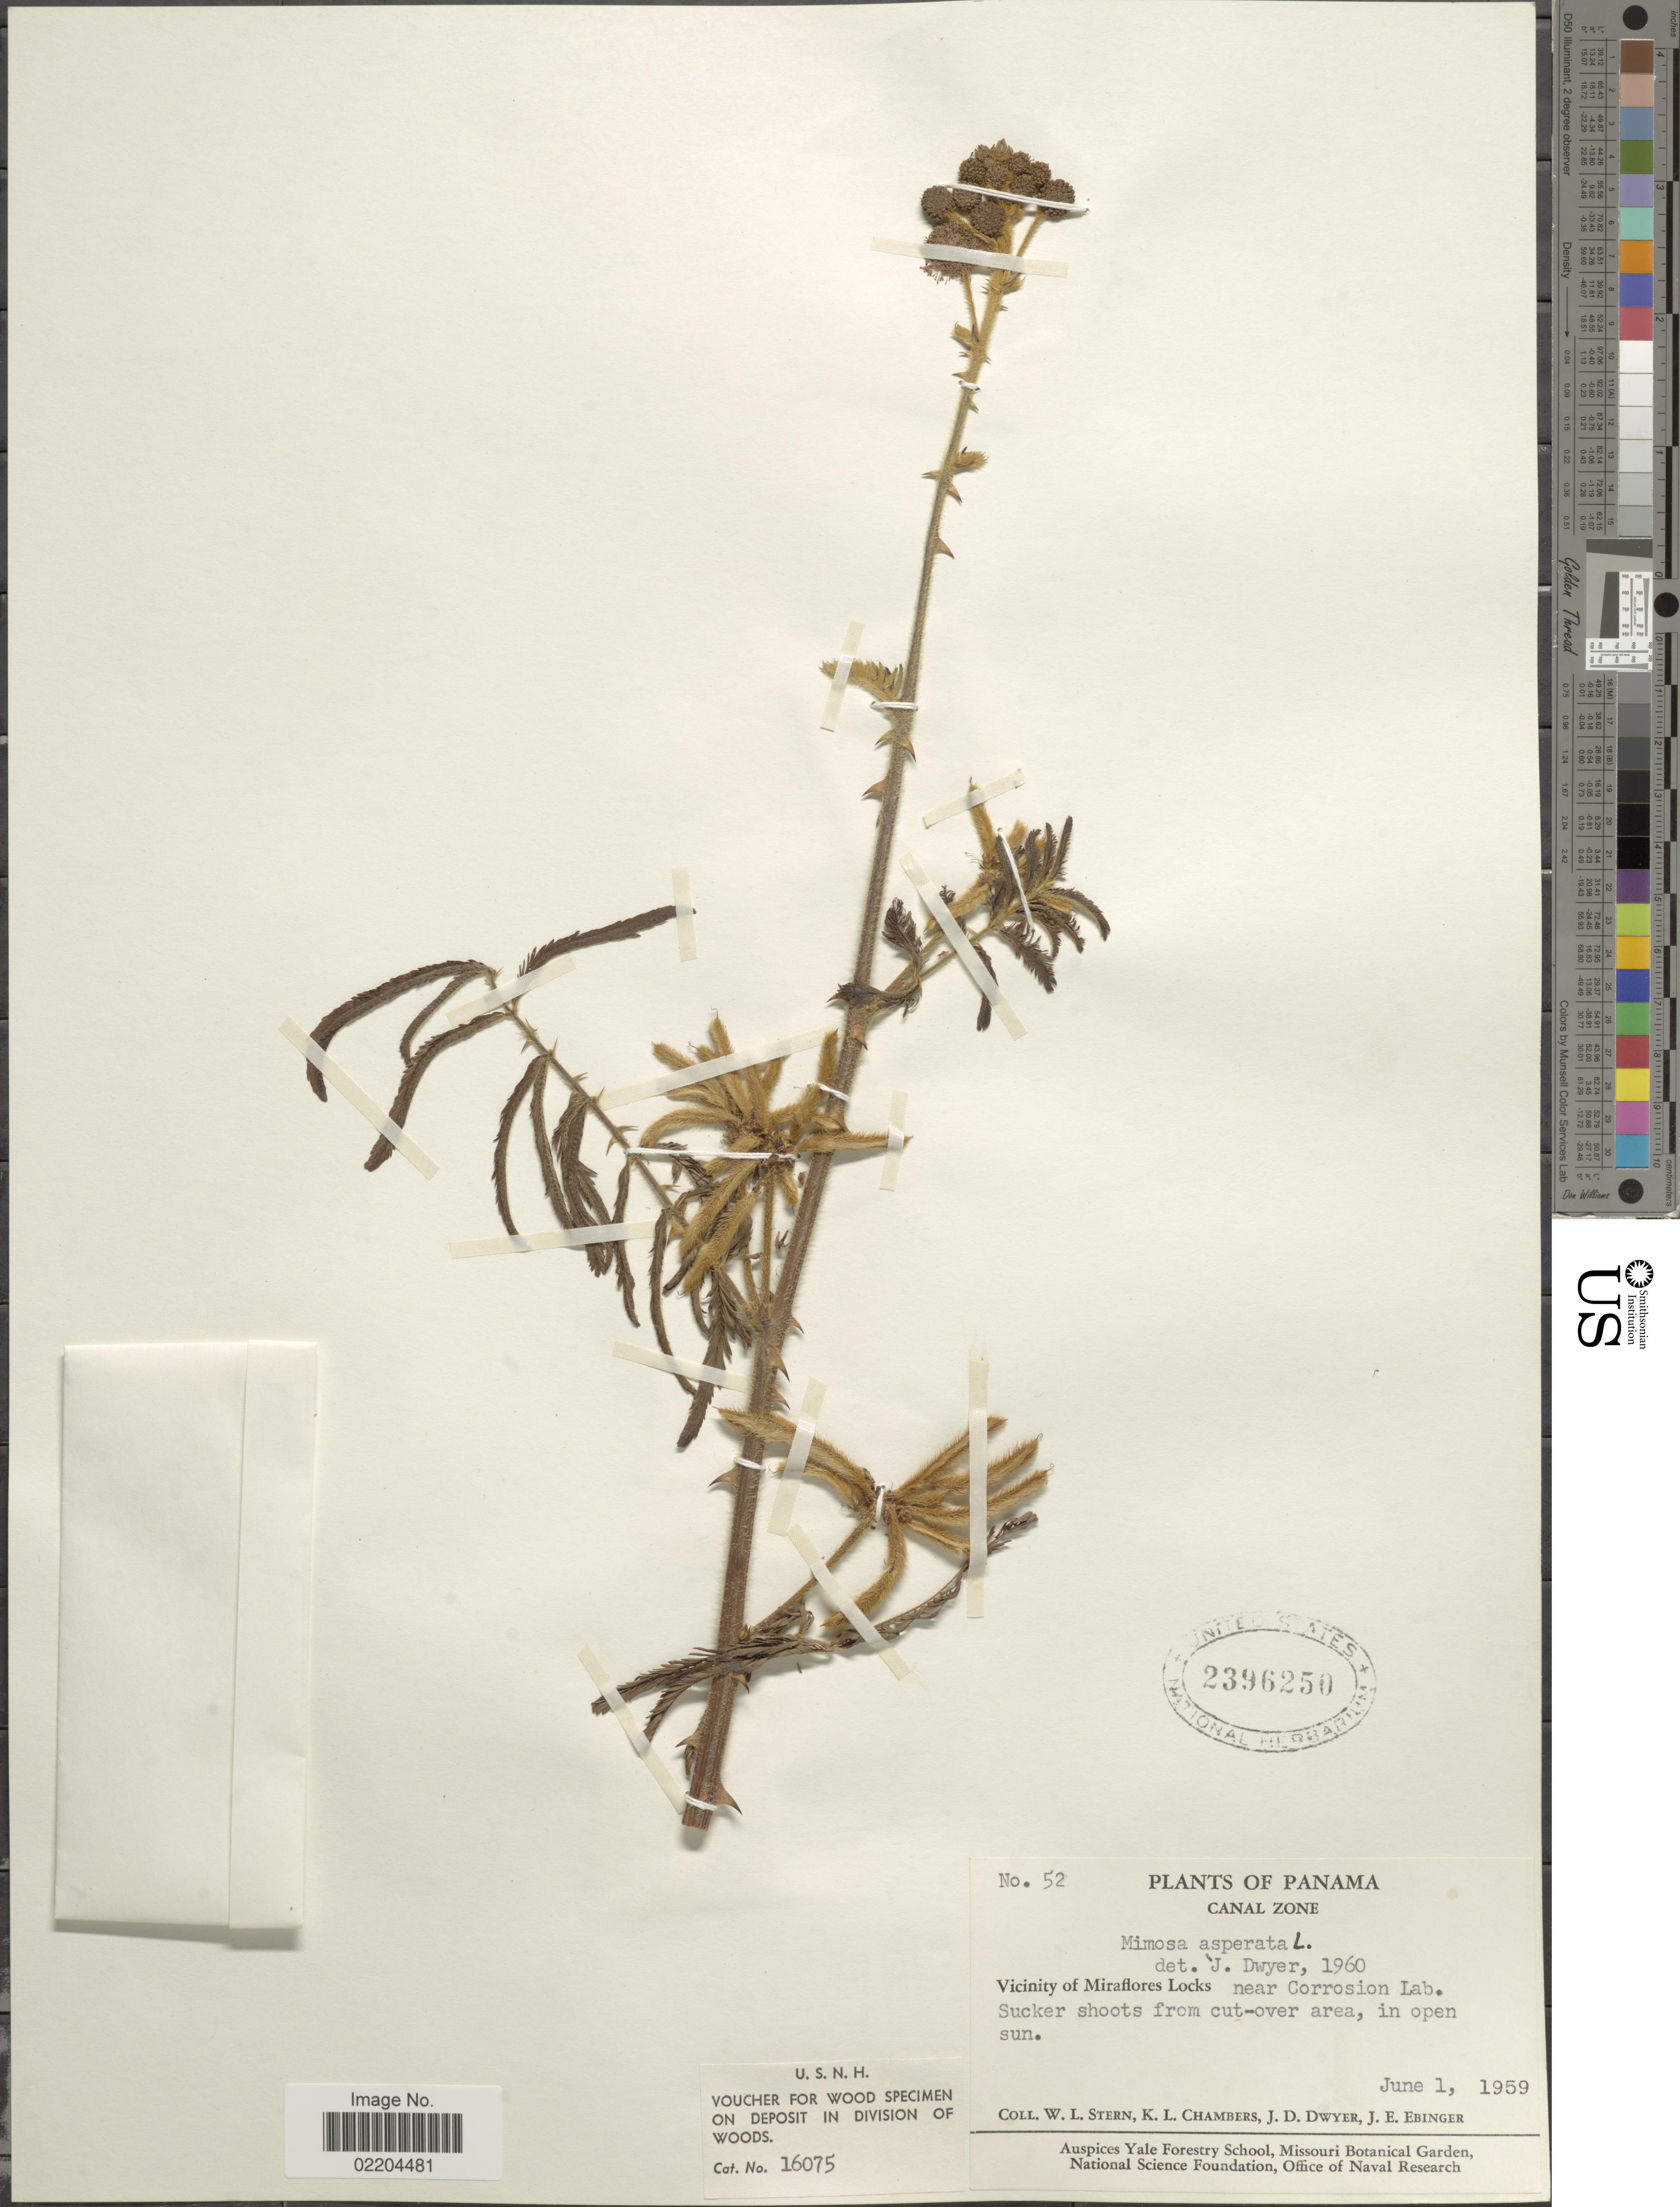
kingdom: Plantae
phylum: Tracheophyta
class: Magnoliopsida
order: Fabales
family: Fabaceae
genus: Mimosa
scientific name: Mimosa pigra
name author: L.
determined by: Strong, Mark T., (BOT), Smithsonian Institution - National Museum of Natural History (UNITED STATES)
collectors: W. L. Stern, K. Chambers, J. D. Dwyer & J. Ebinger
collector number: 52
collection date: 1959-06-01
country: Panama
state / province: Panamá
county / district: Canal Zone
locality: Canal Zone. Vicinity of Miraflores Locks near Corrosion Lab.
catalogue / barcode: US 2396250